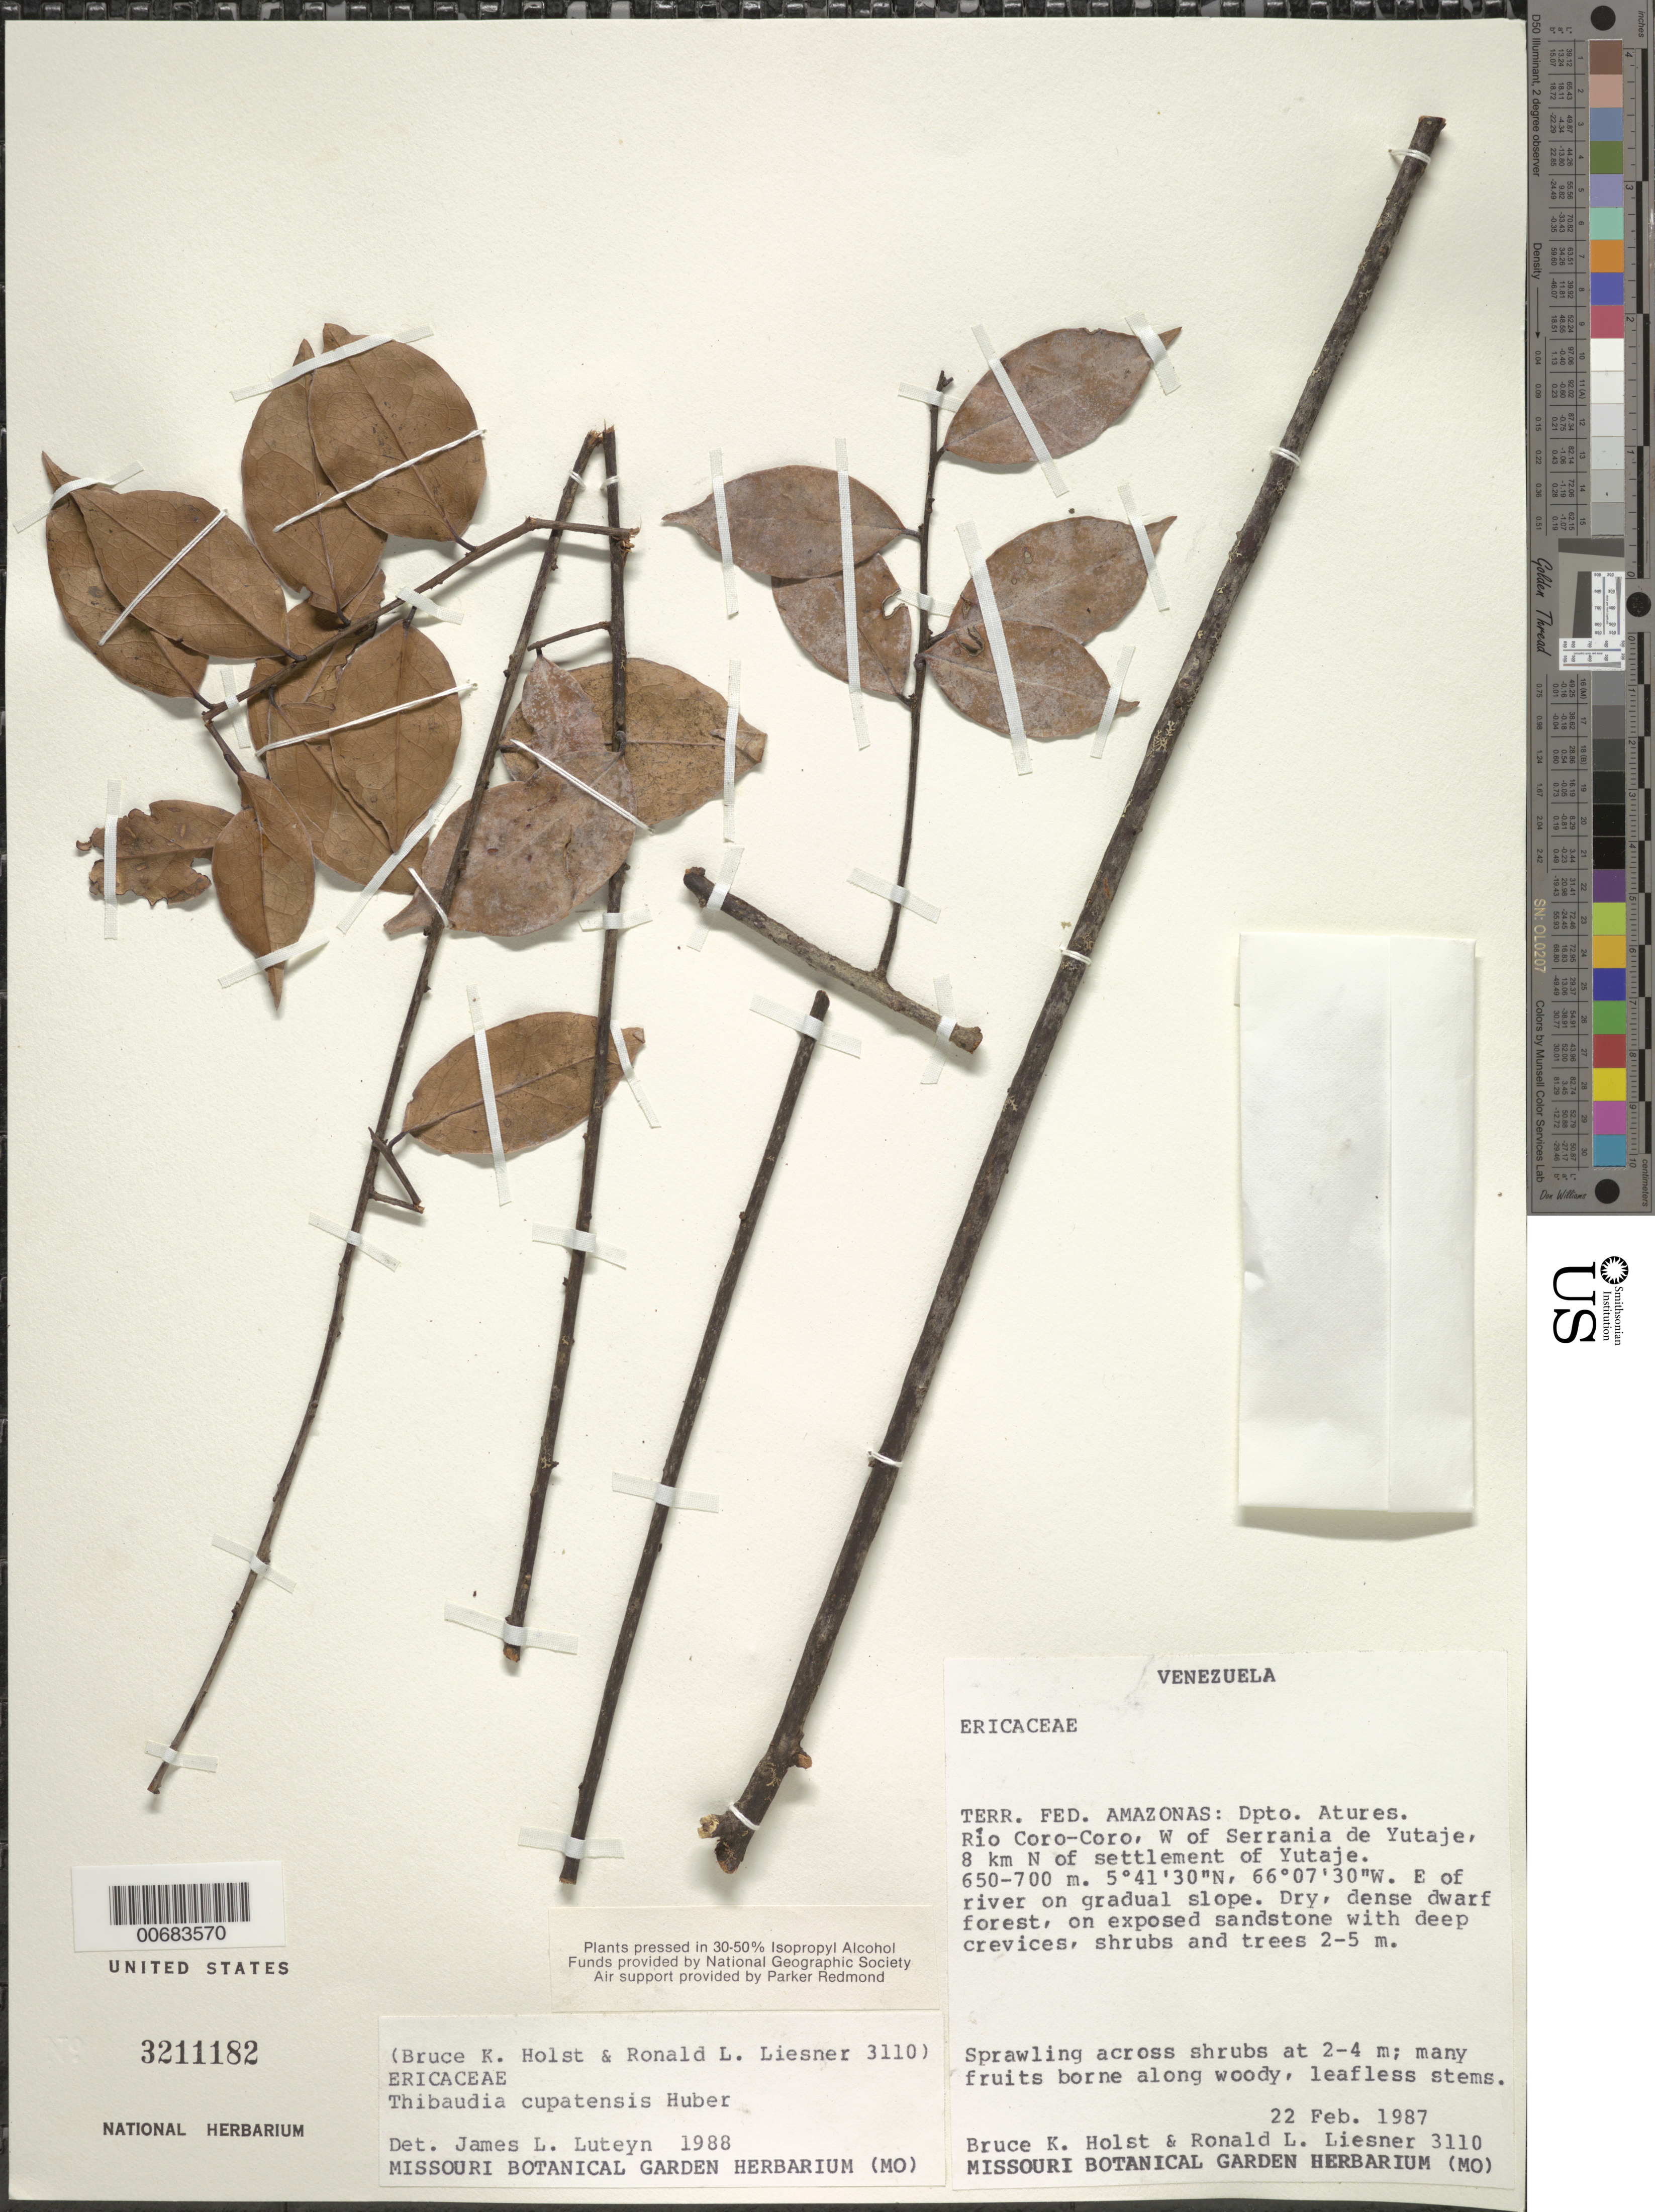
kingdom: Plantae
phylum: Tracheophyta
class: Magnoliopsida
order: Ericales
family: Ericaceae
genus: Thibaudia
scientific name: Thibaudia cupatensis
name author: Huber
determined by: Luteyn, J. L.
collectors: B. Holst & R. L. Liesner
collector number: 3110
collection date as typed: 22-Feb-87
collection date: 1987-02-22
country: Venezuela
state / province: Amazonas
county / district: Atures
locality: Río Coro-Coro, W of Serrania de Yutajé, 8 km N of Yutajé settlement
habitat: Dry, dense dwarf forest on exposed sandstone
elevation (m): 650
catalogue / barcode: US 3211182